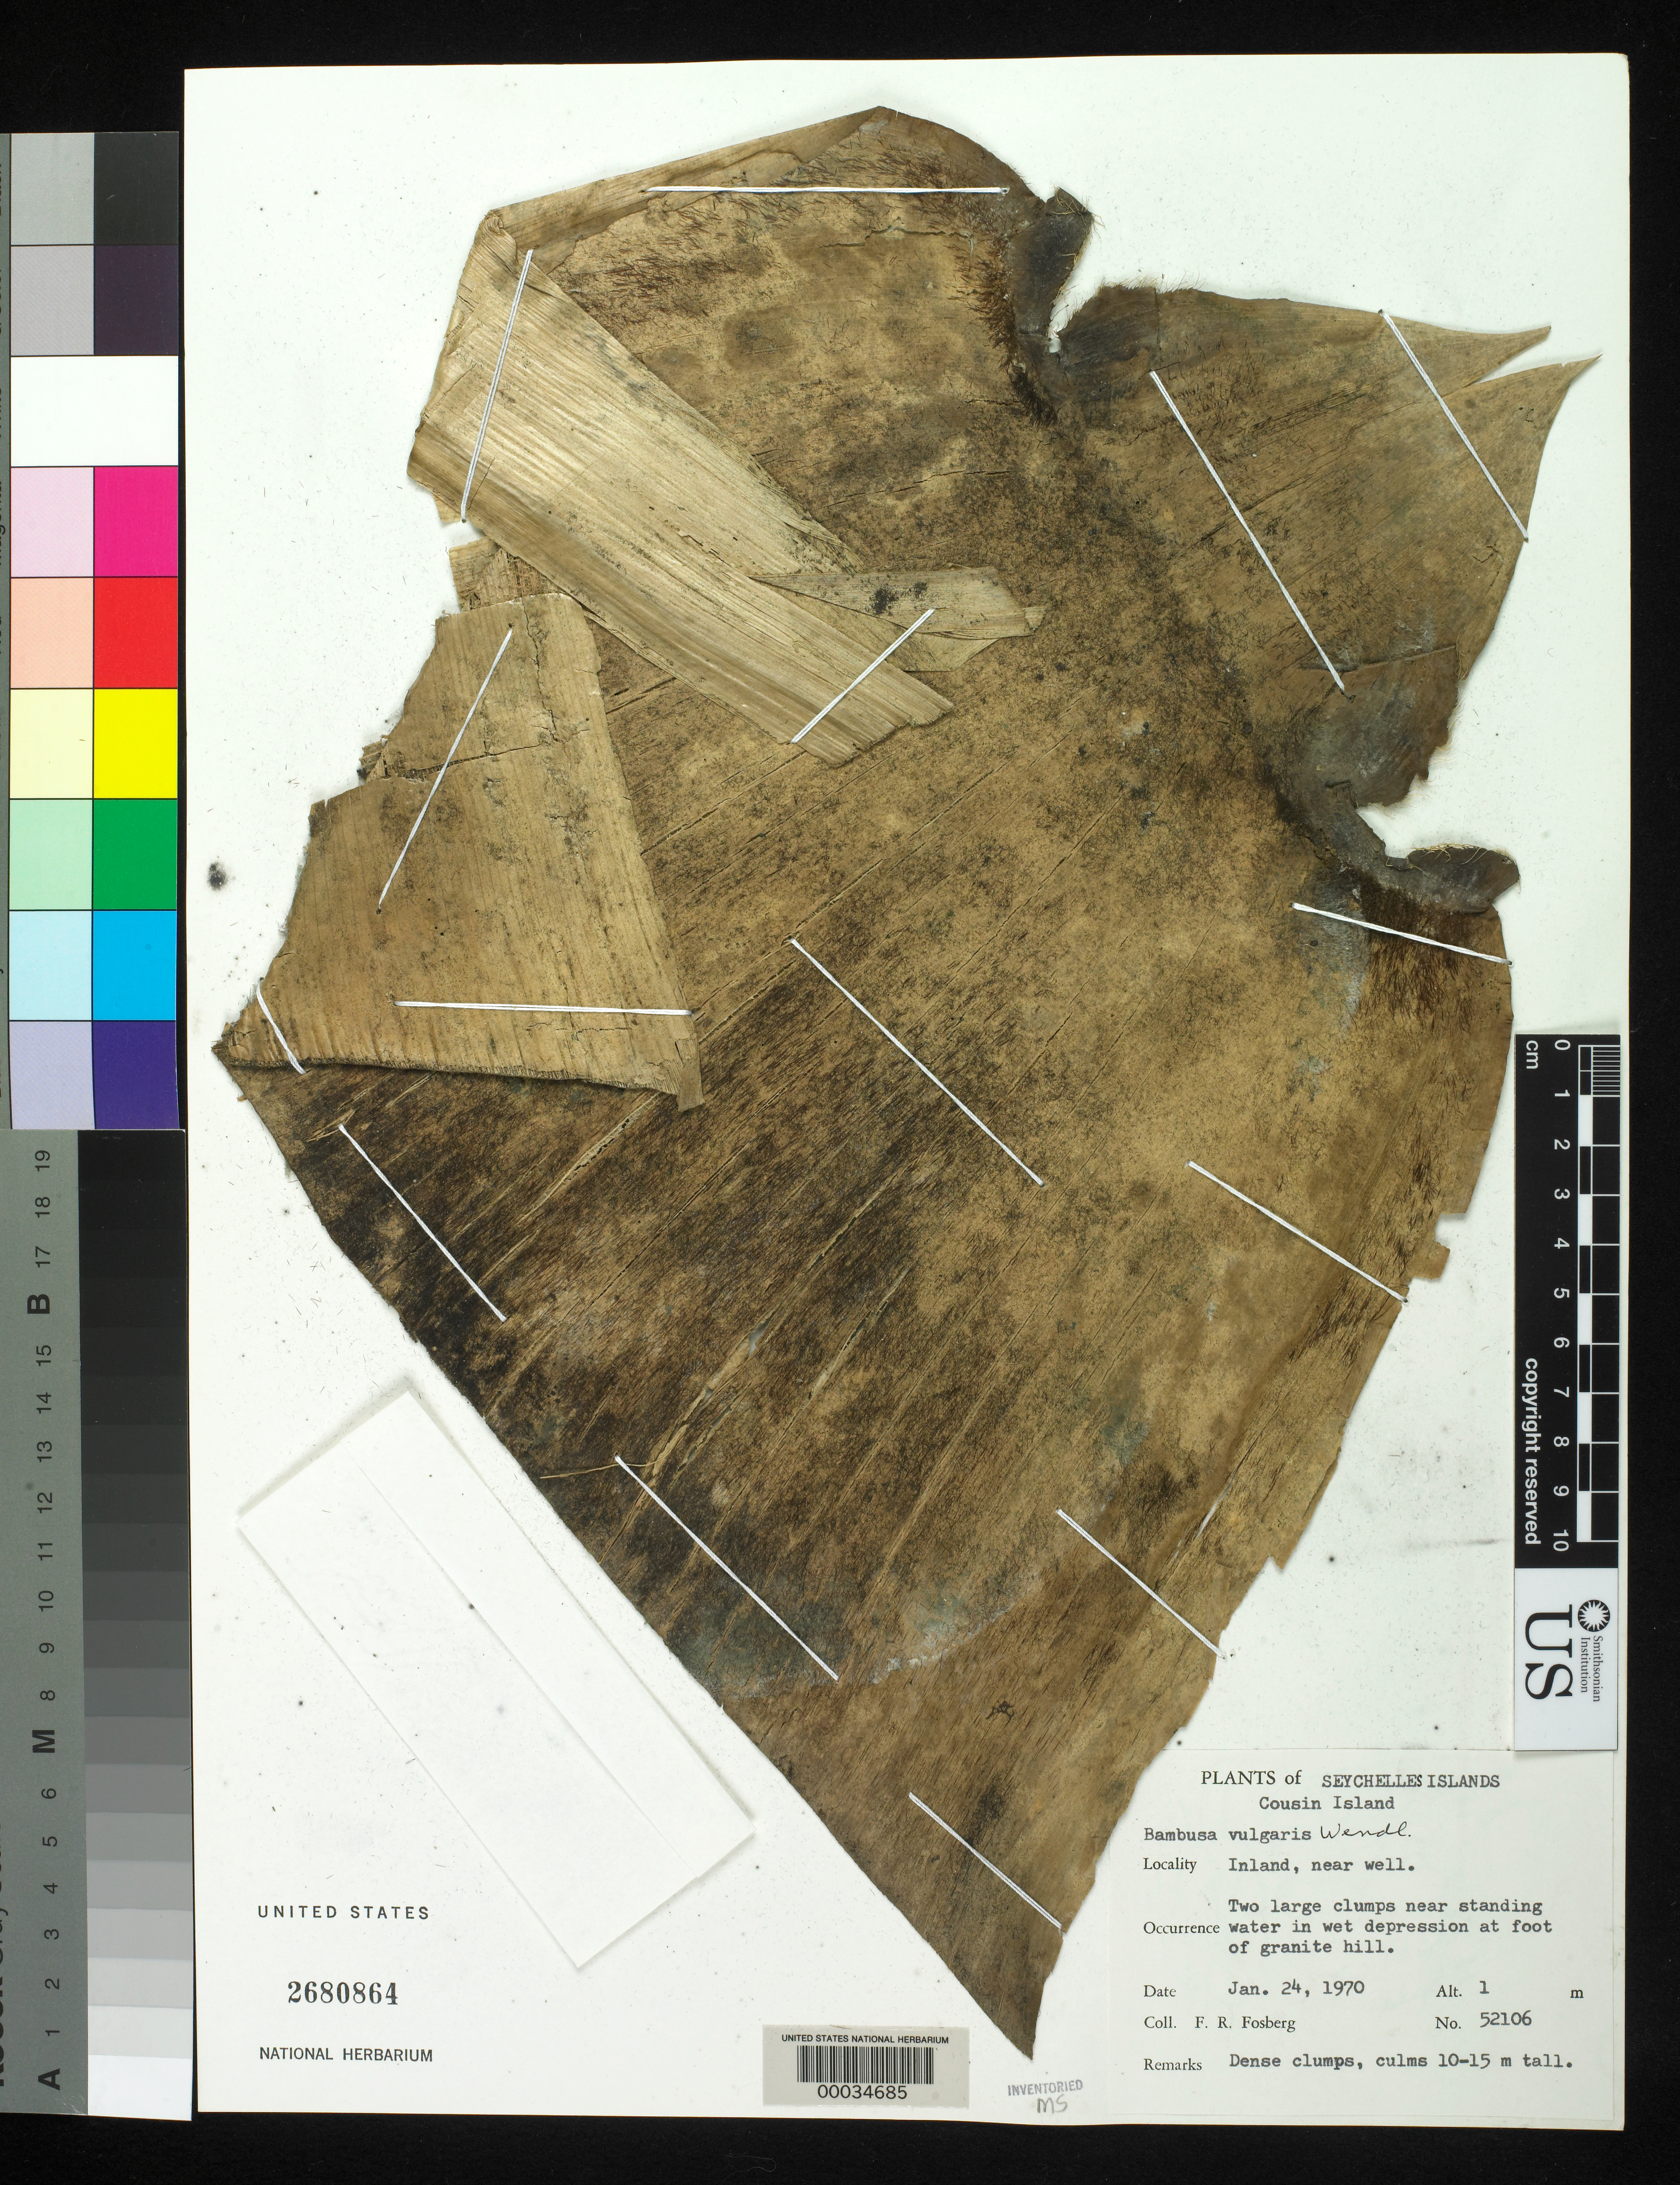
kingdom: Plantae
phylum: Tracheophyta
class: Liliopsida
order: Poales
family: Poaceae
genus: Bambusa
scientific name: Bambusa vulgaris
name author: Schrad. ex J.C. Wendl.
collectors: F. R. Fosberg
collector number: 52106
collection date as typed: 24 Jan 1970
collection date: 1970-01-24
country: Seychelles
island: Cousin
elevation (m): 1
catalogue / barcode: US 2680864